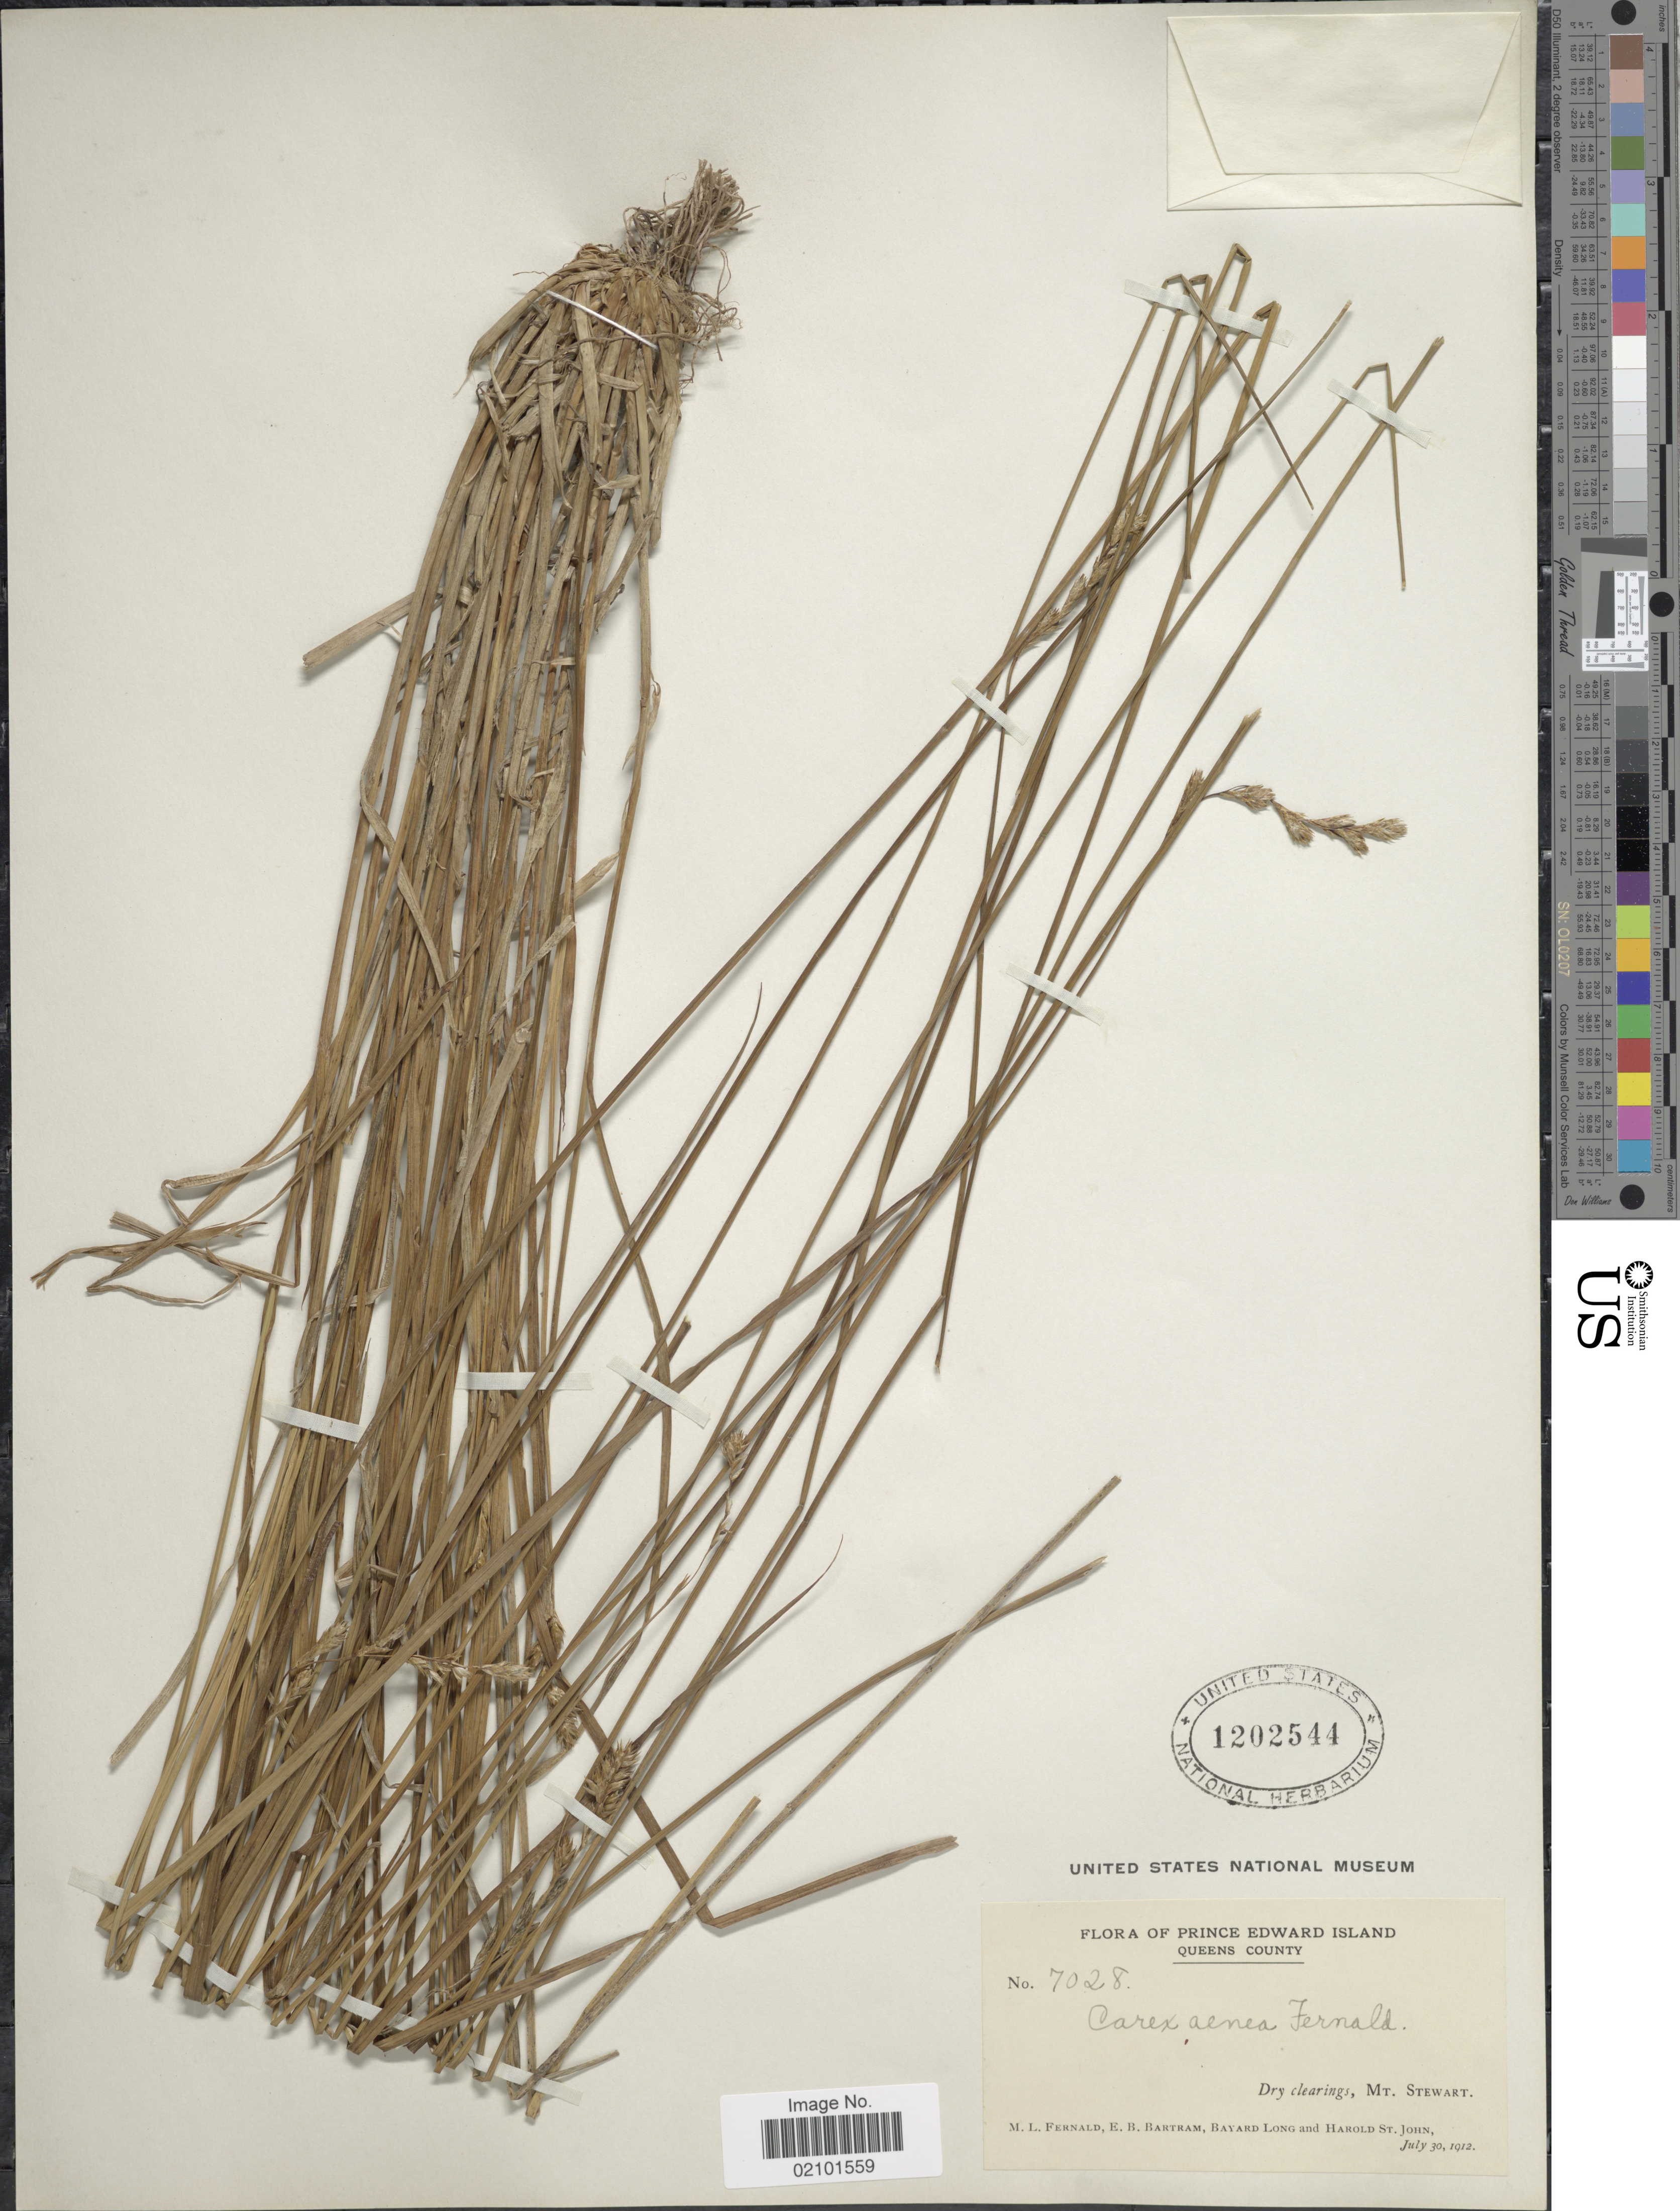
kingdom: Plantae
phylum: Tracheophyta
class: Liliopsida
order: Poales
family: Cyperaceae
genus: Carex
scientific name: Carex foenea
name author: Willd.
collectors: M. L. Fernald, E. B. Bartram, B. Long & H. St. John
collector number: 7028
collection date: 1912-07-30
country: Canada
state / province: Prince Edward Island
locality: Queens county, Mt. Stewart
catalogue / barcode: US 1202544